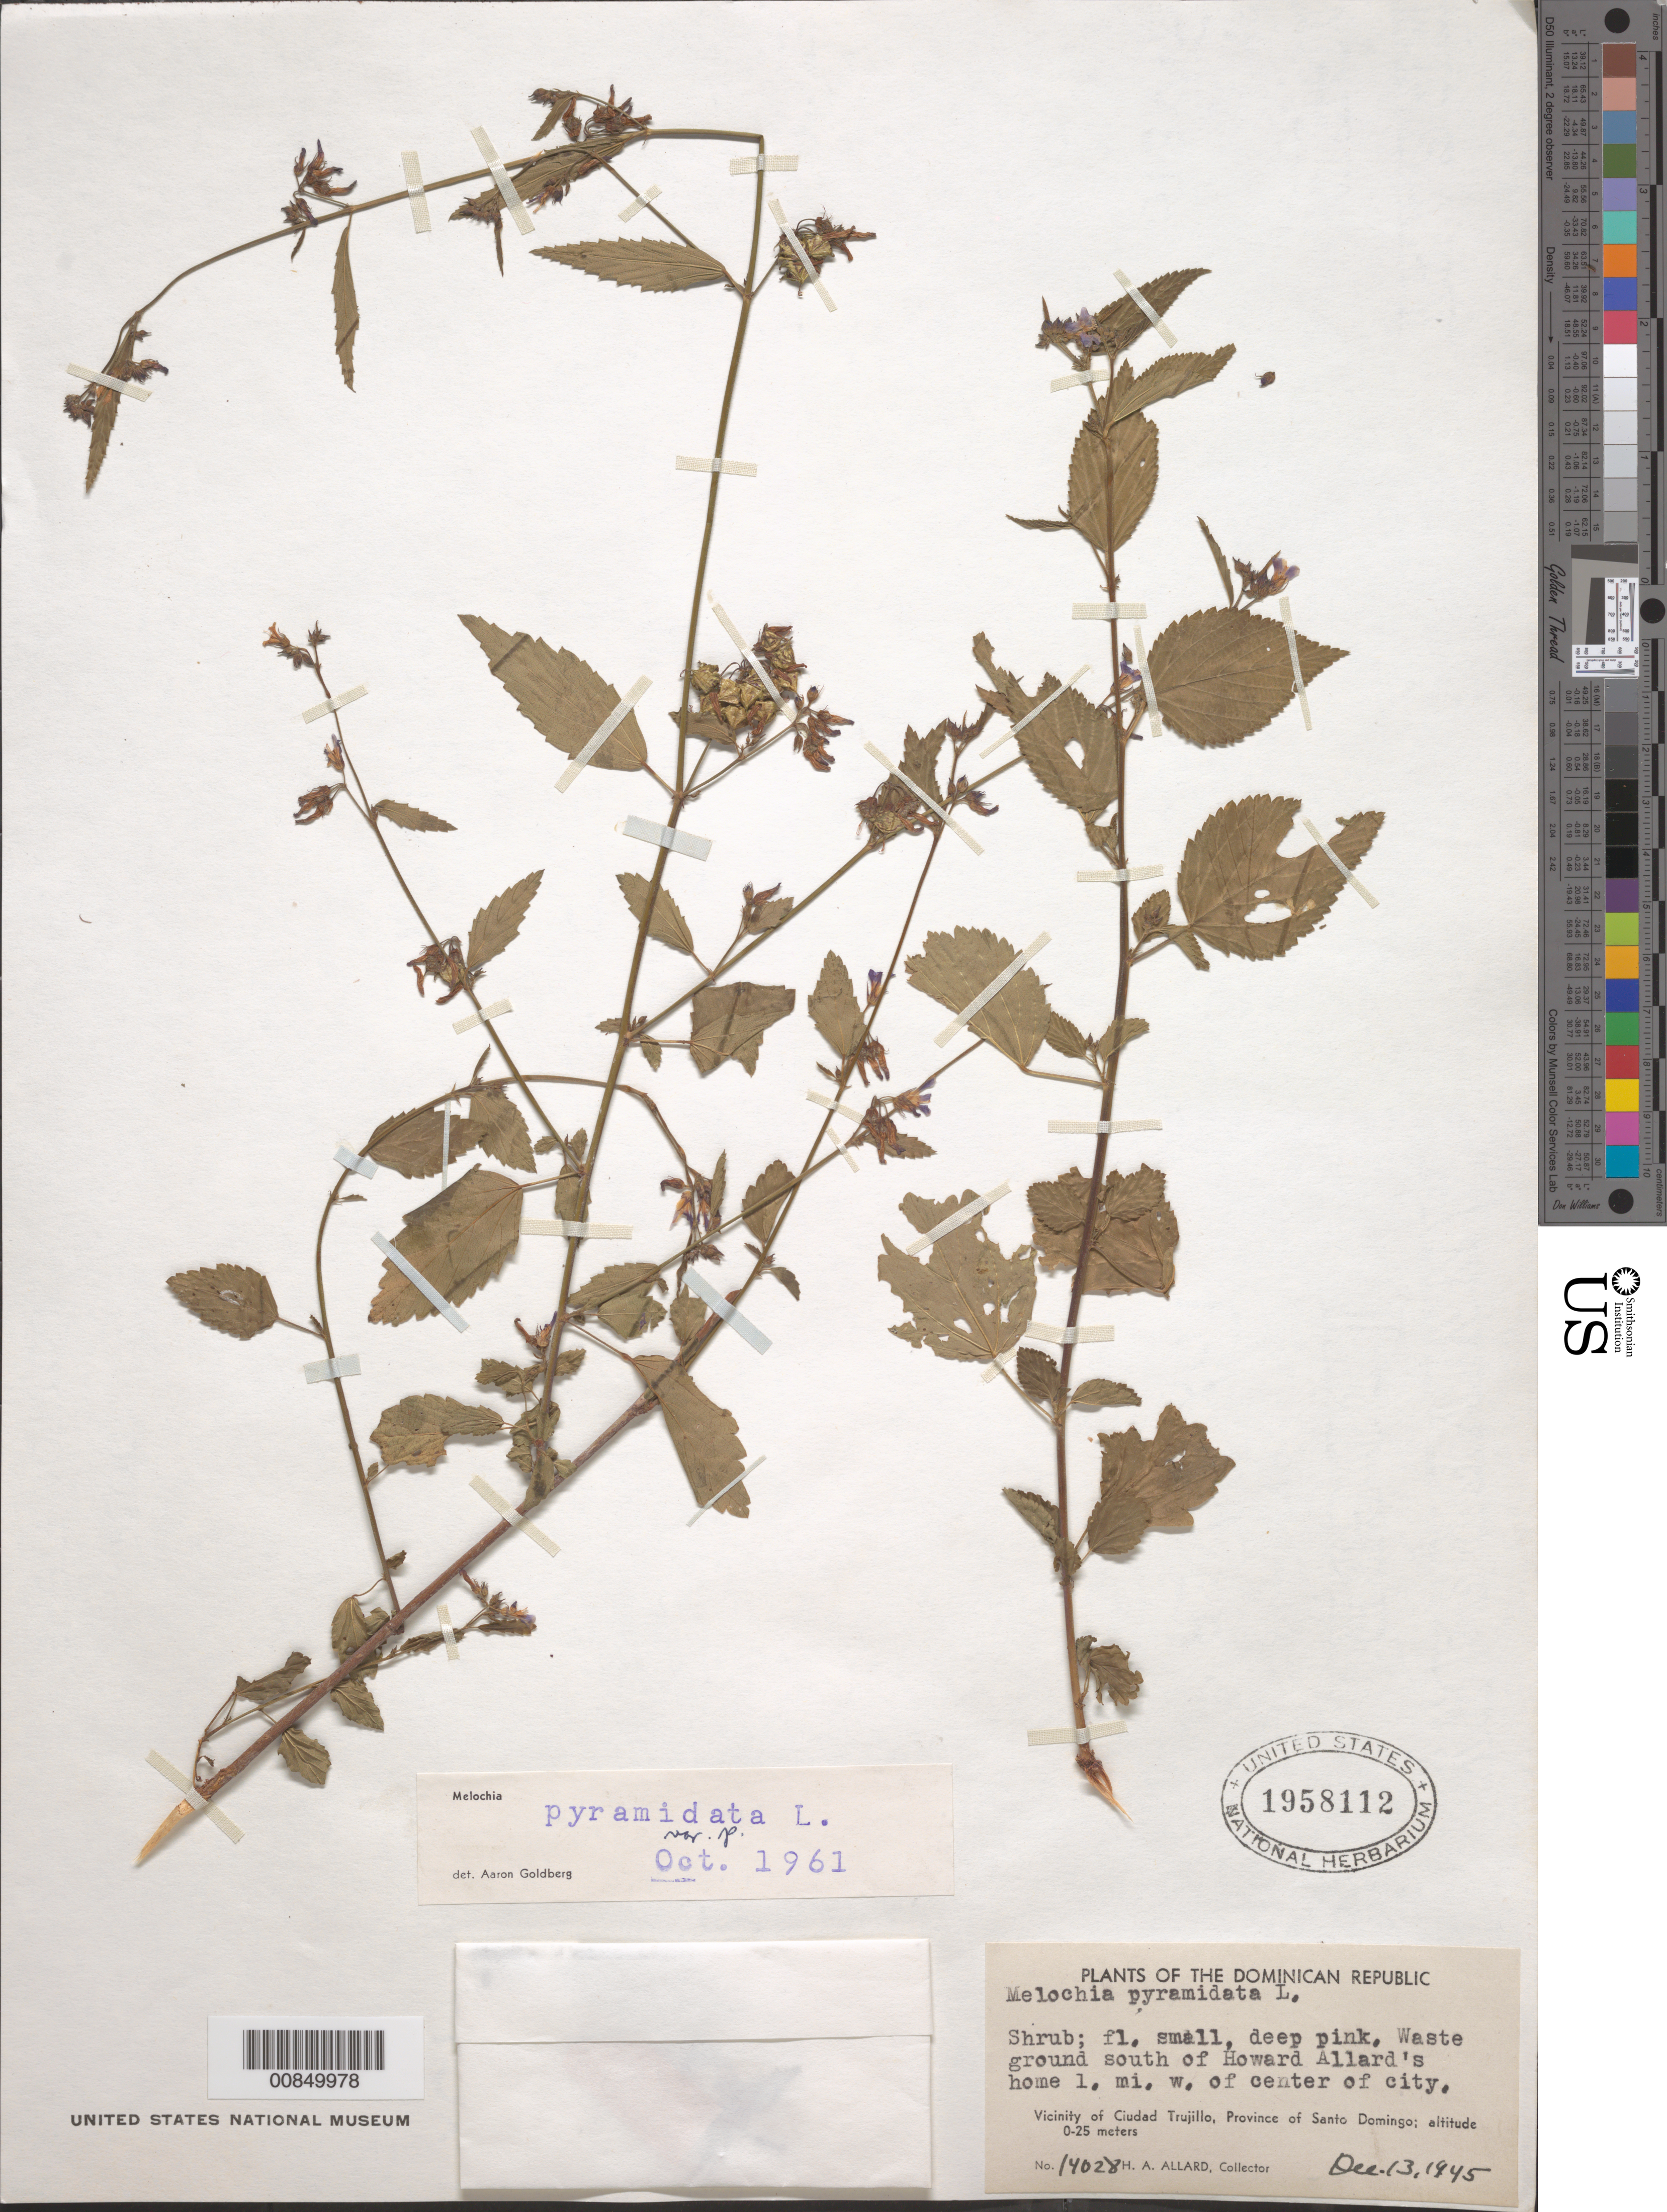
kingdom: Plantae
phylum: Tracheophyta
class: Magnoliopsida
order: Malvales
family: Malvaceae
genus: Melochia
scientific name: Melochia pyramidata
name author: L.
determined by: Goldberg, Aaron, (US), NMNH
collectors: H. A. Allard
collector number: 14028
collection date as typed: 13 Dec 1945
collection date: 1945-12-13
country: Dominican Republic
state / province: Distrito Nacional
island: Hispaniola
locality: Vicinity of Santo Domingo City, S of Howard Allard's home, 1 mile W of center of city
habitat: Waste ground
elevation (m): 0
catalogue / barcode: US 1958112